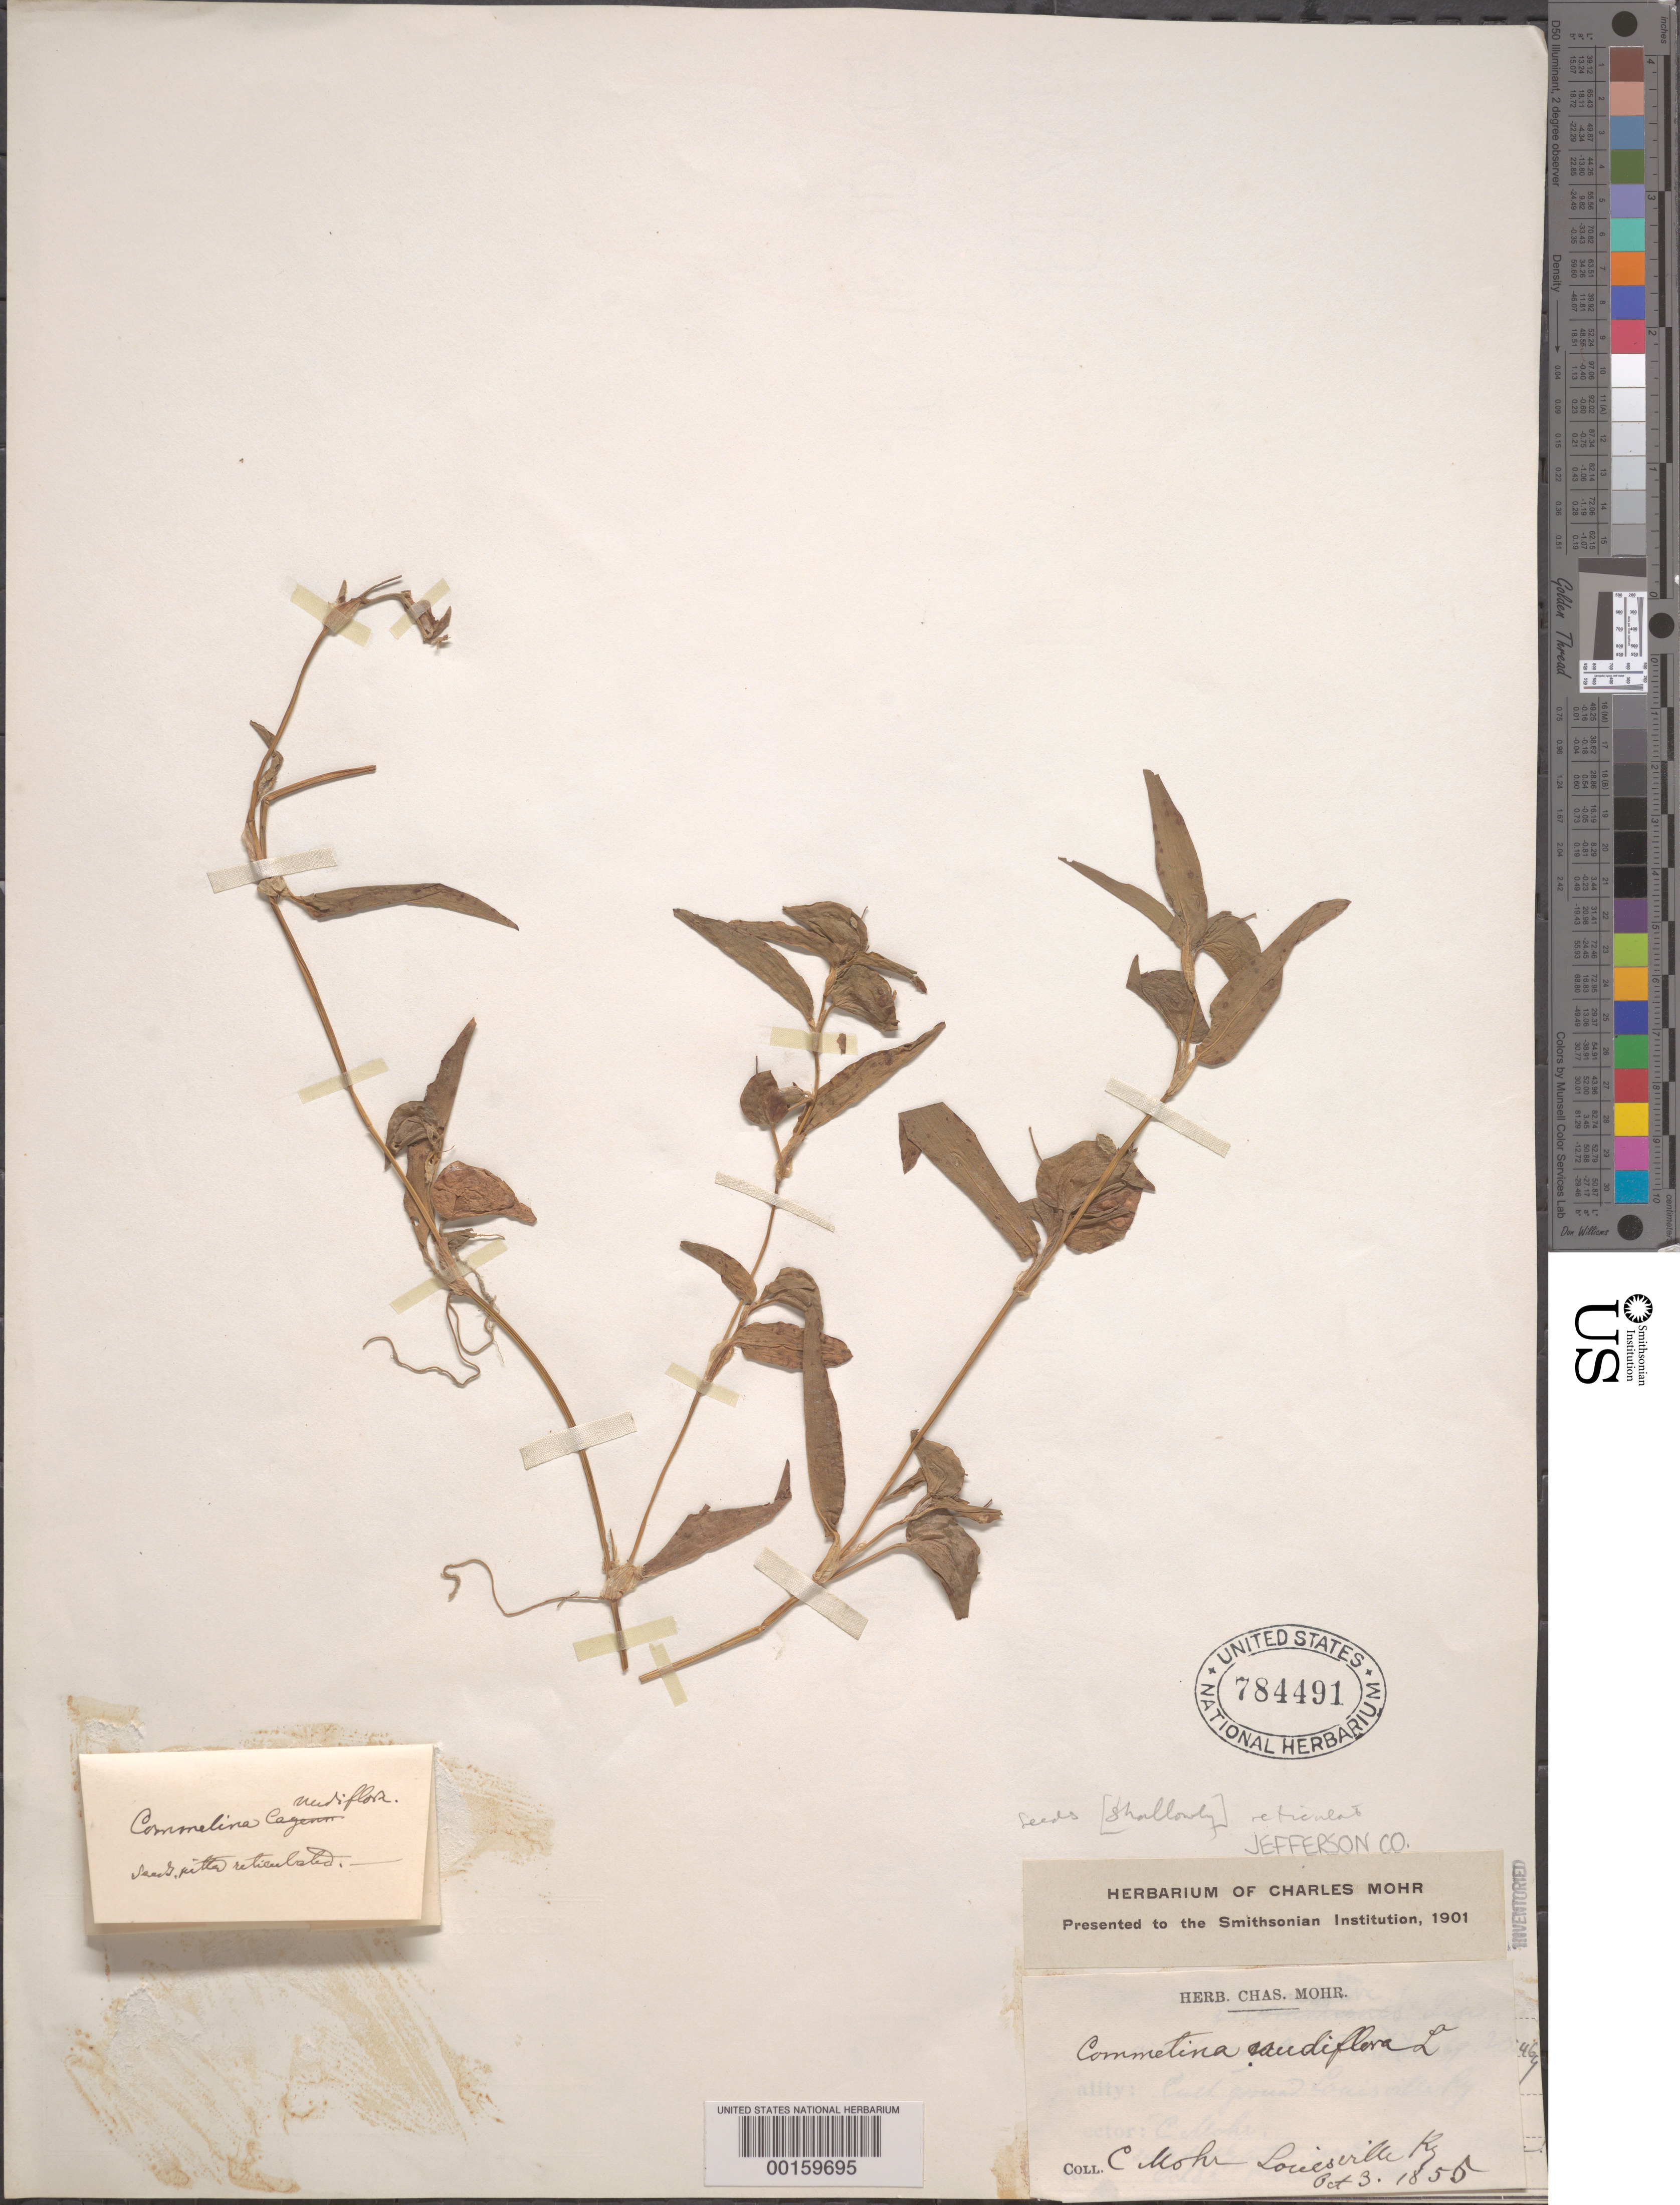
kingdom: Plantae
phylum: Tracheophyta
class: Liliopsida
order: Commelinales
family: Commelinaceae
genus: Commelina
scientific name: Commelina diffusa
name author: Burm. f.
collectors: C. T. Mohr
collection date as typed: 03 Oct 1855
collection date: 1855-10-03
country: United States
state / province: Kentucky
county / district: Jefferson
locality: Louisville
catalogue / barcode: US 784491